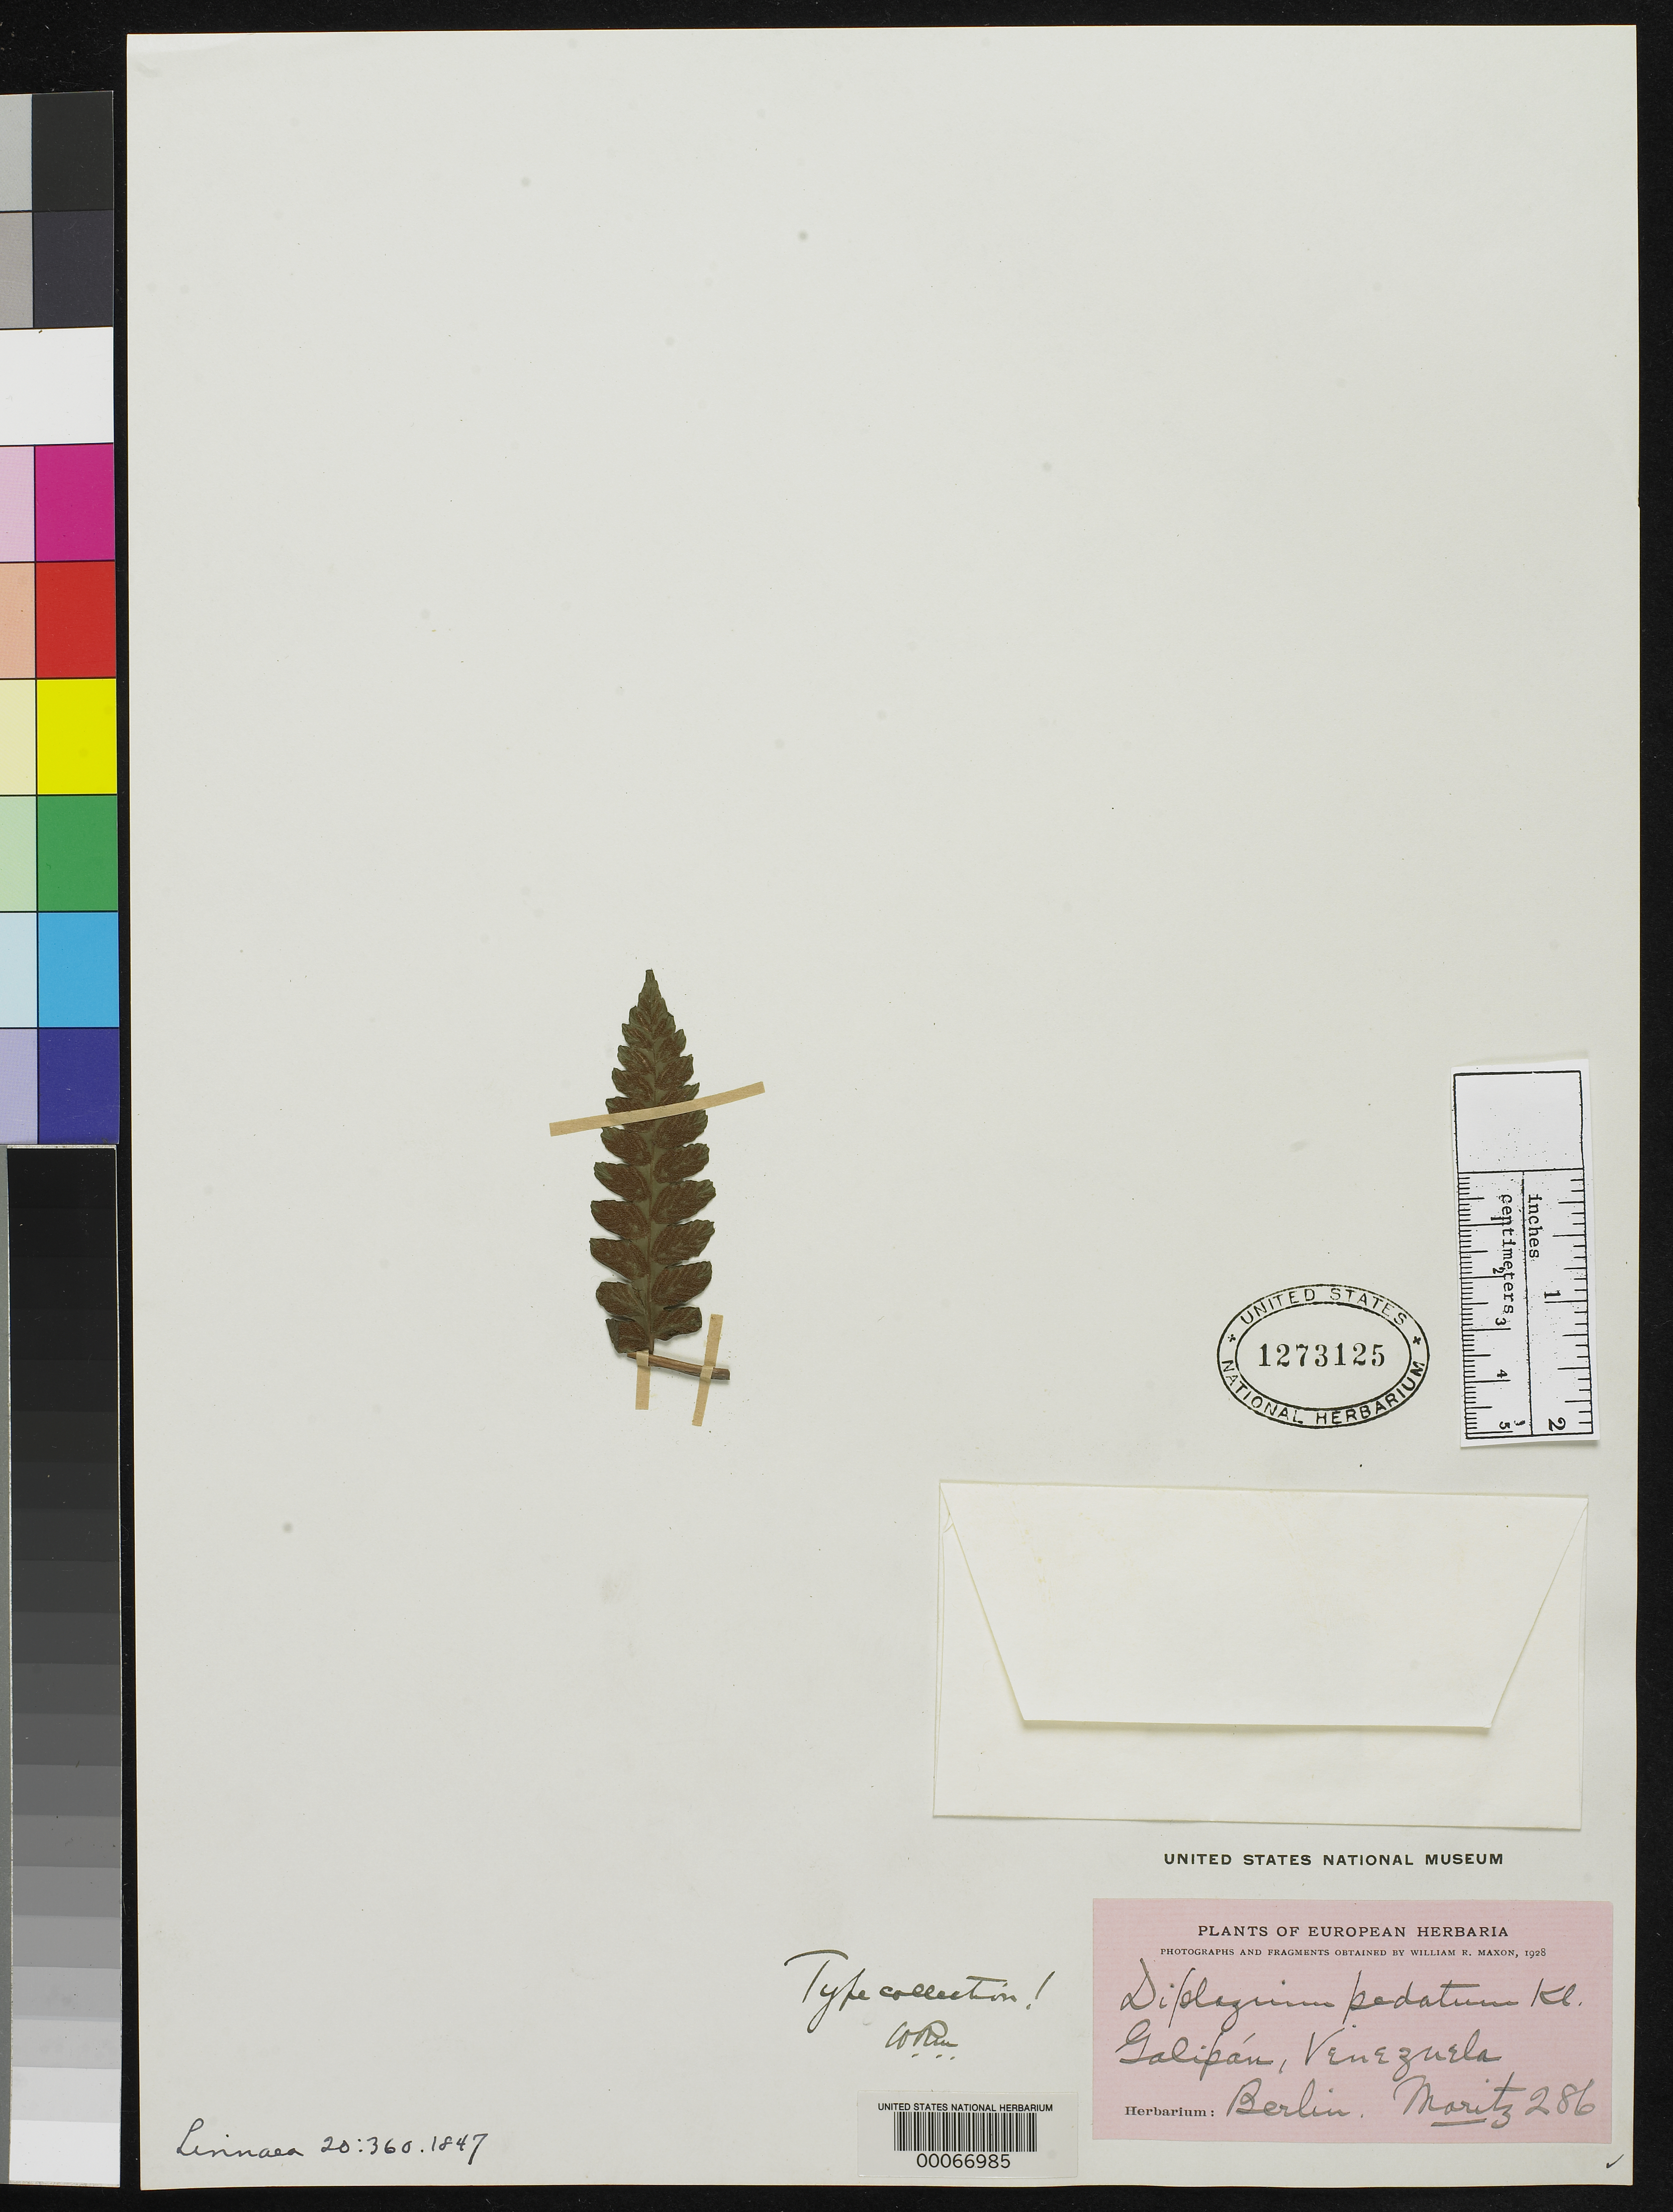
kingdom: Plantae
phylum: Tracheophyta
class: Polypodiopsida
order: Polypodiales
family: Athyriaceae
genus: Diplazium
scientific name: Diplazium pedatum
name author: Klotzsch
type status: Type Fragment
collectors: A. Moritz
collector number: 286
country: Venezuela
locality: Galipan.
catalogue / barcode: US 1273125